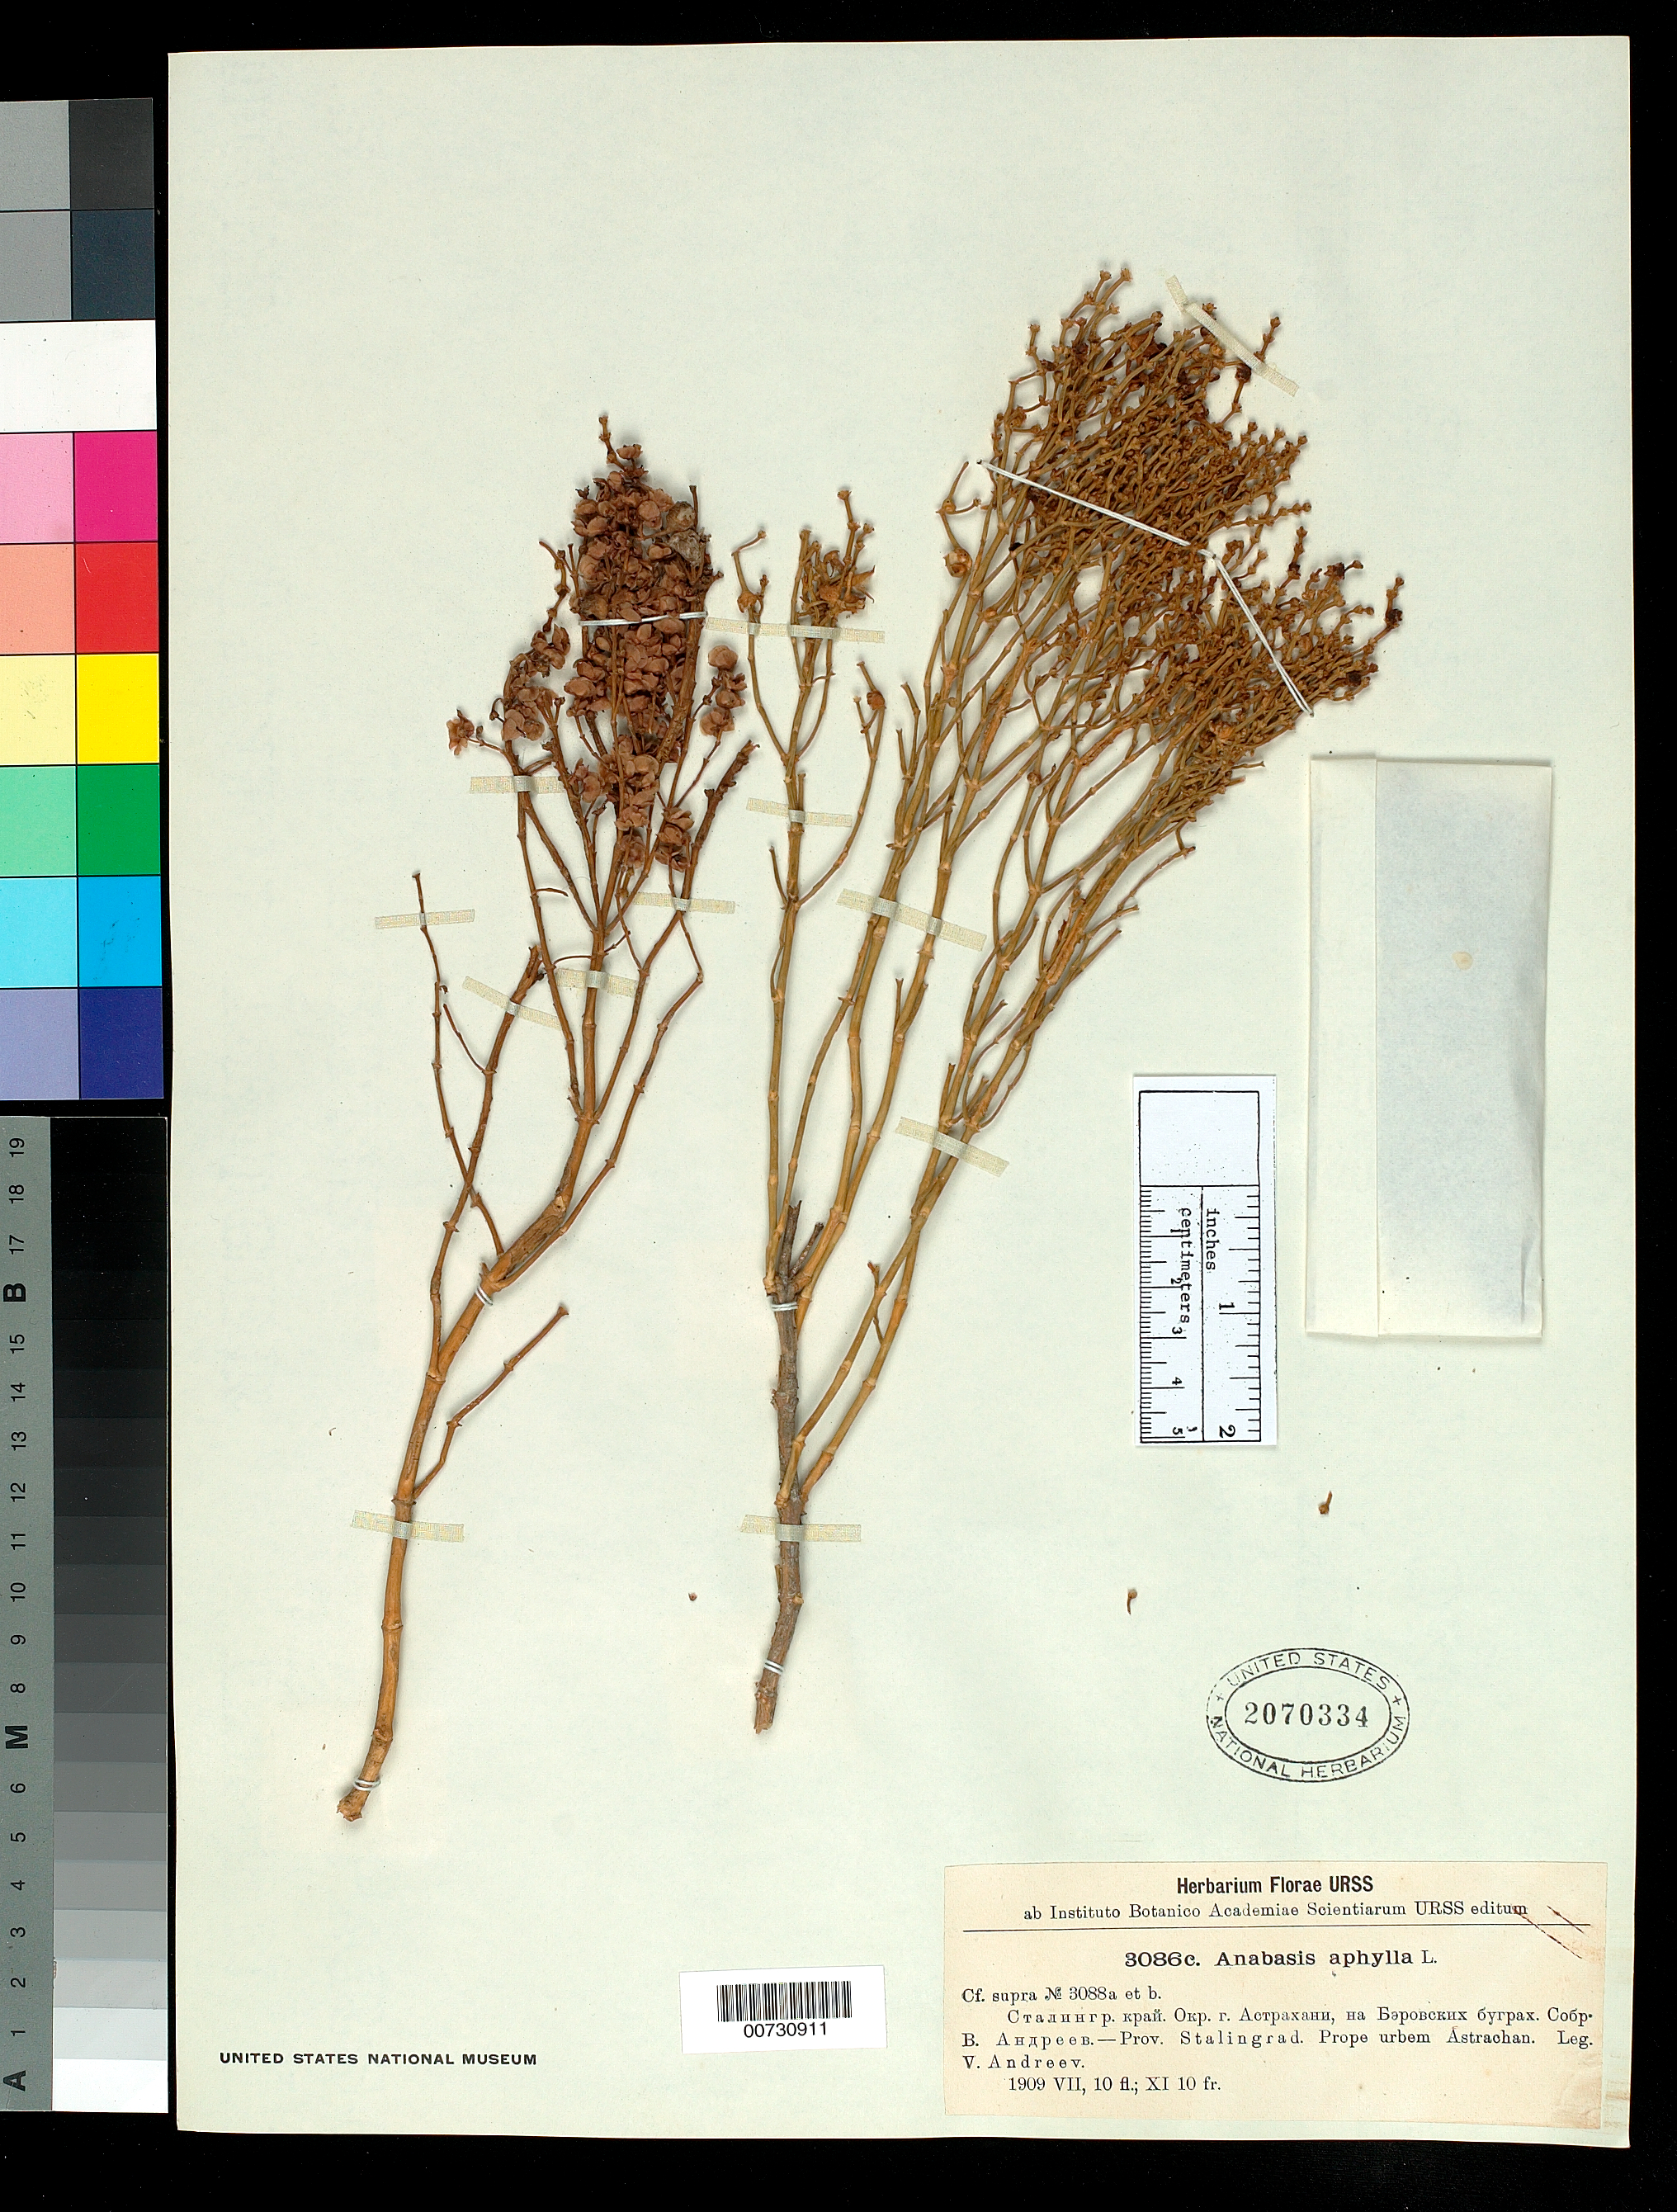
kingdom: Plantae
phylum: Tracheophyta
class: Magnoliopsida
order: Caryophyllales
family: Amaranthaceae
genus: Anabasis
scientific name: Anabasis cretacea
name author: Pall.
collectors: V. Andreev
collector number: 3086c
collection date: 1909-07-10/1909-11-10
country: Russian Federation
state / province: Astrakhan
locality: Prov. Stalingrad. Prope urbem Astrachan.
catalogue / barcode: US 2070334